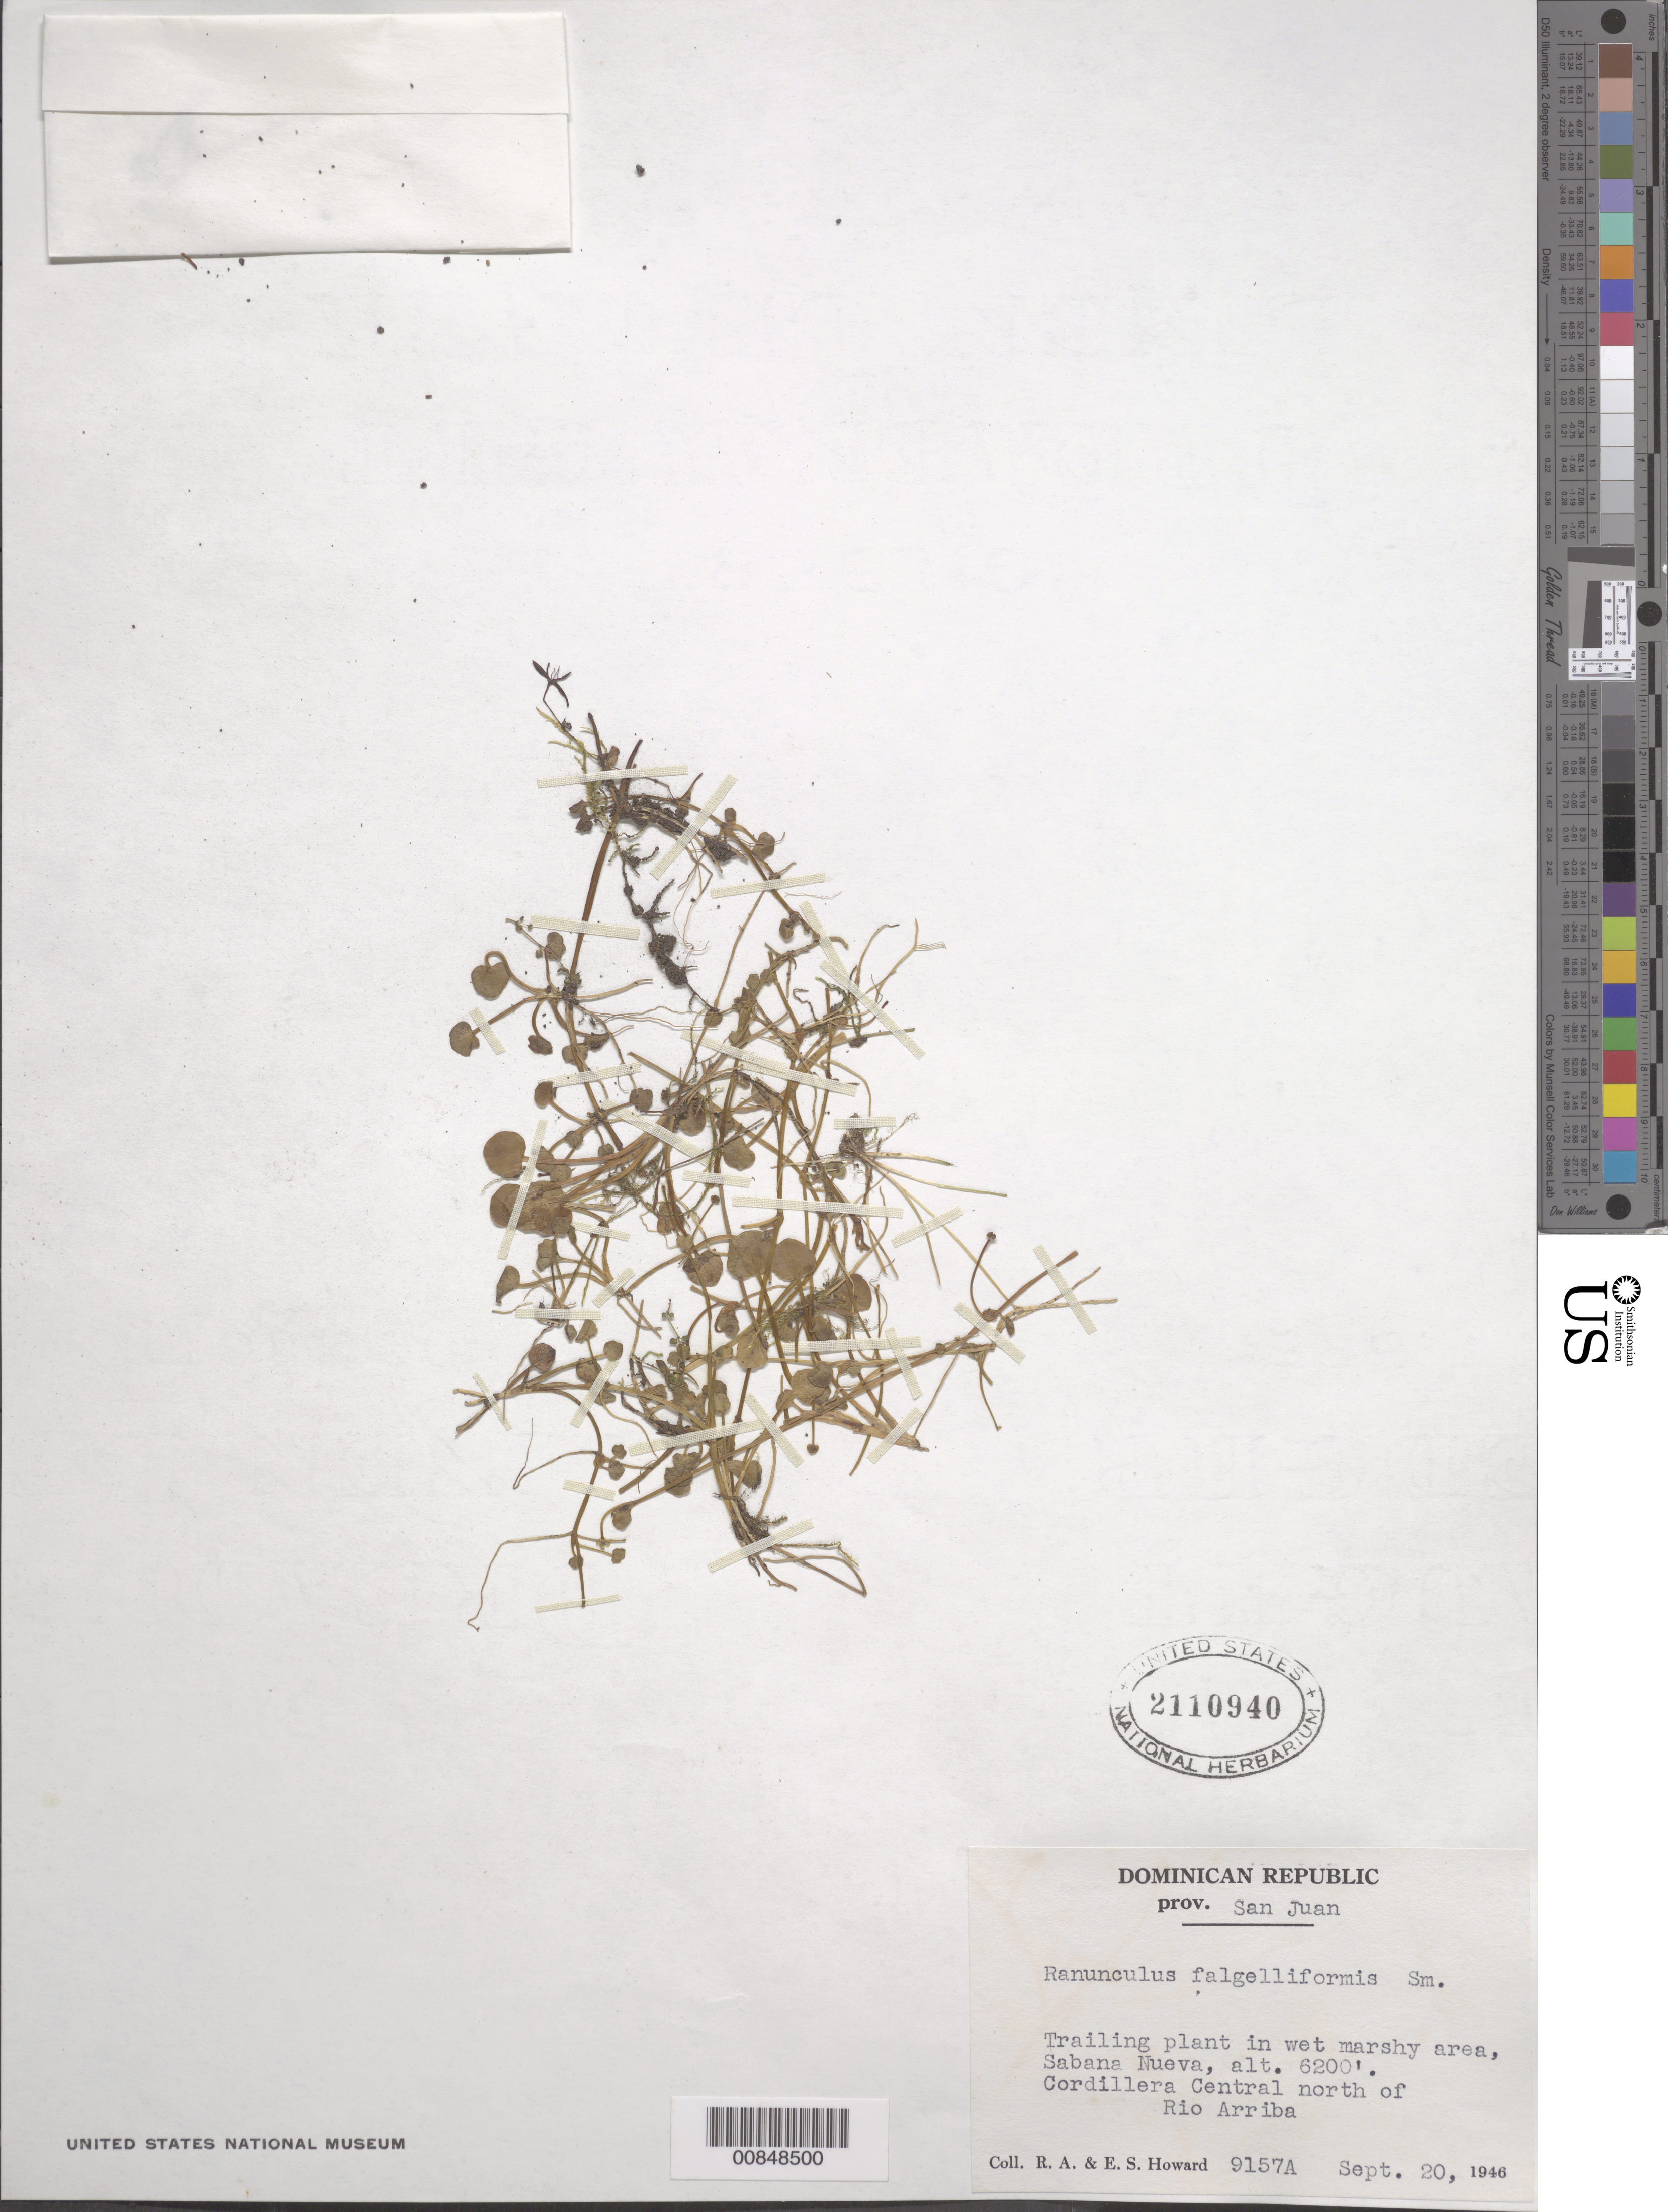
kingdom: Plantae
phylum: Tracheophyta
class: Magnoliopsida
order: Ranunculales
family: Ranunculaceae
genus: Ranunculus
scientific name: Ranunculus flagelliformis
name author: Sm.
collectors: R. A. Howard & E. S. Howard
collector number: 9157a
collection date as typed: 20 Sep 1946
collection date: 1946-09-20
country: Dominican Republic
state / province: San Juan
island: Hispaniola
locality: Sabana Nueva. Cordillera Central north of Río Arriba.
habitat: In wet marshy area.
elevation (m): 1890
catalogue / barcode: US 2110940